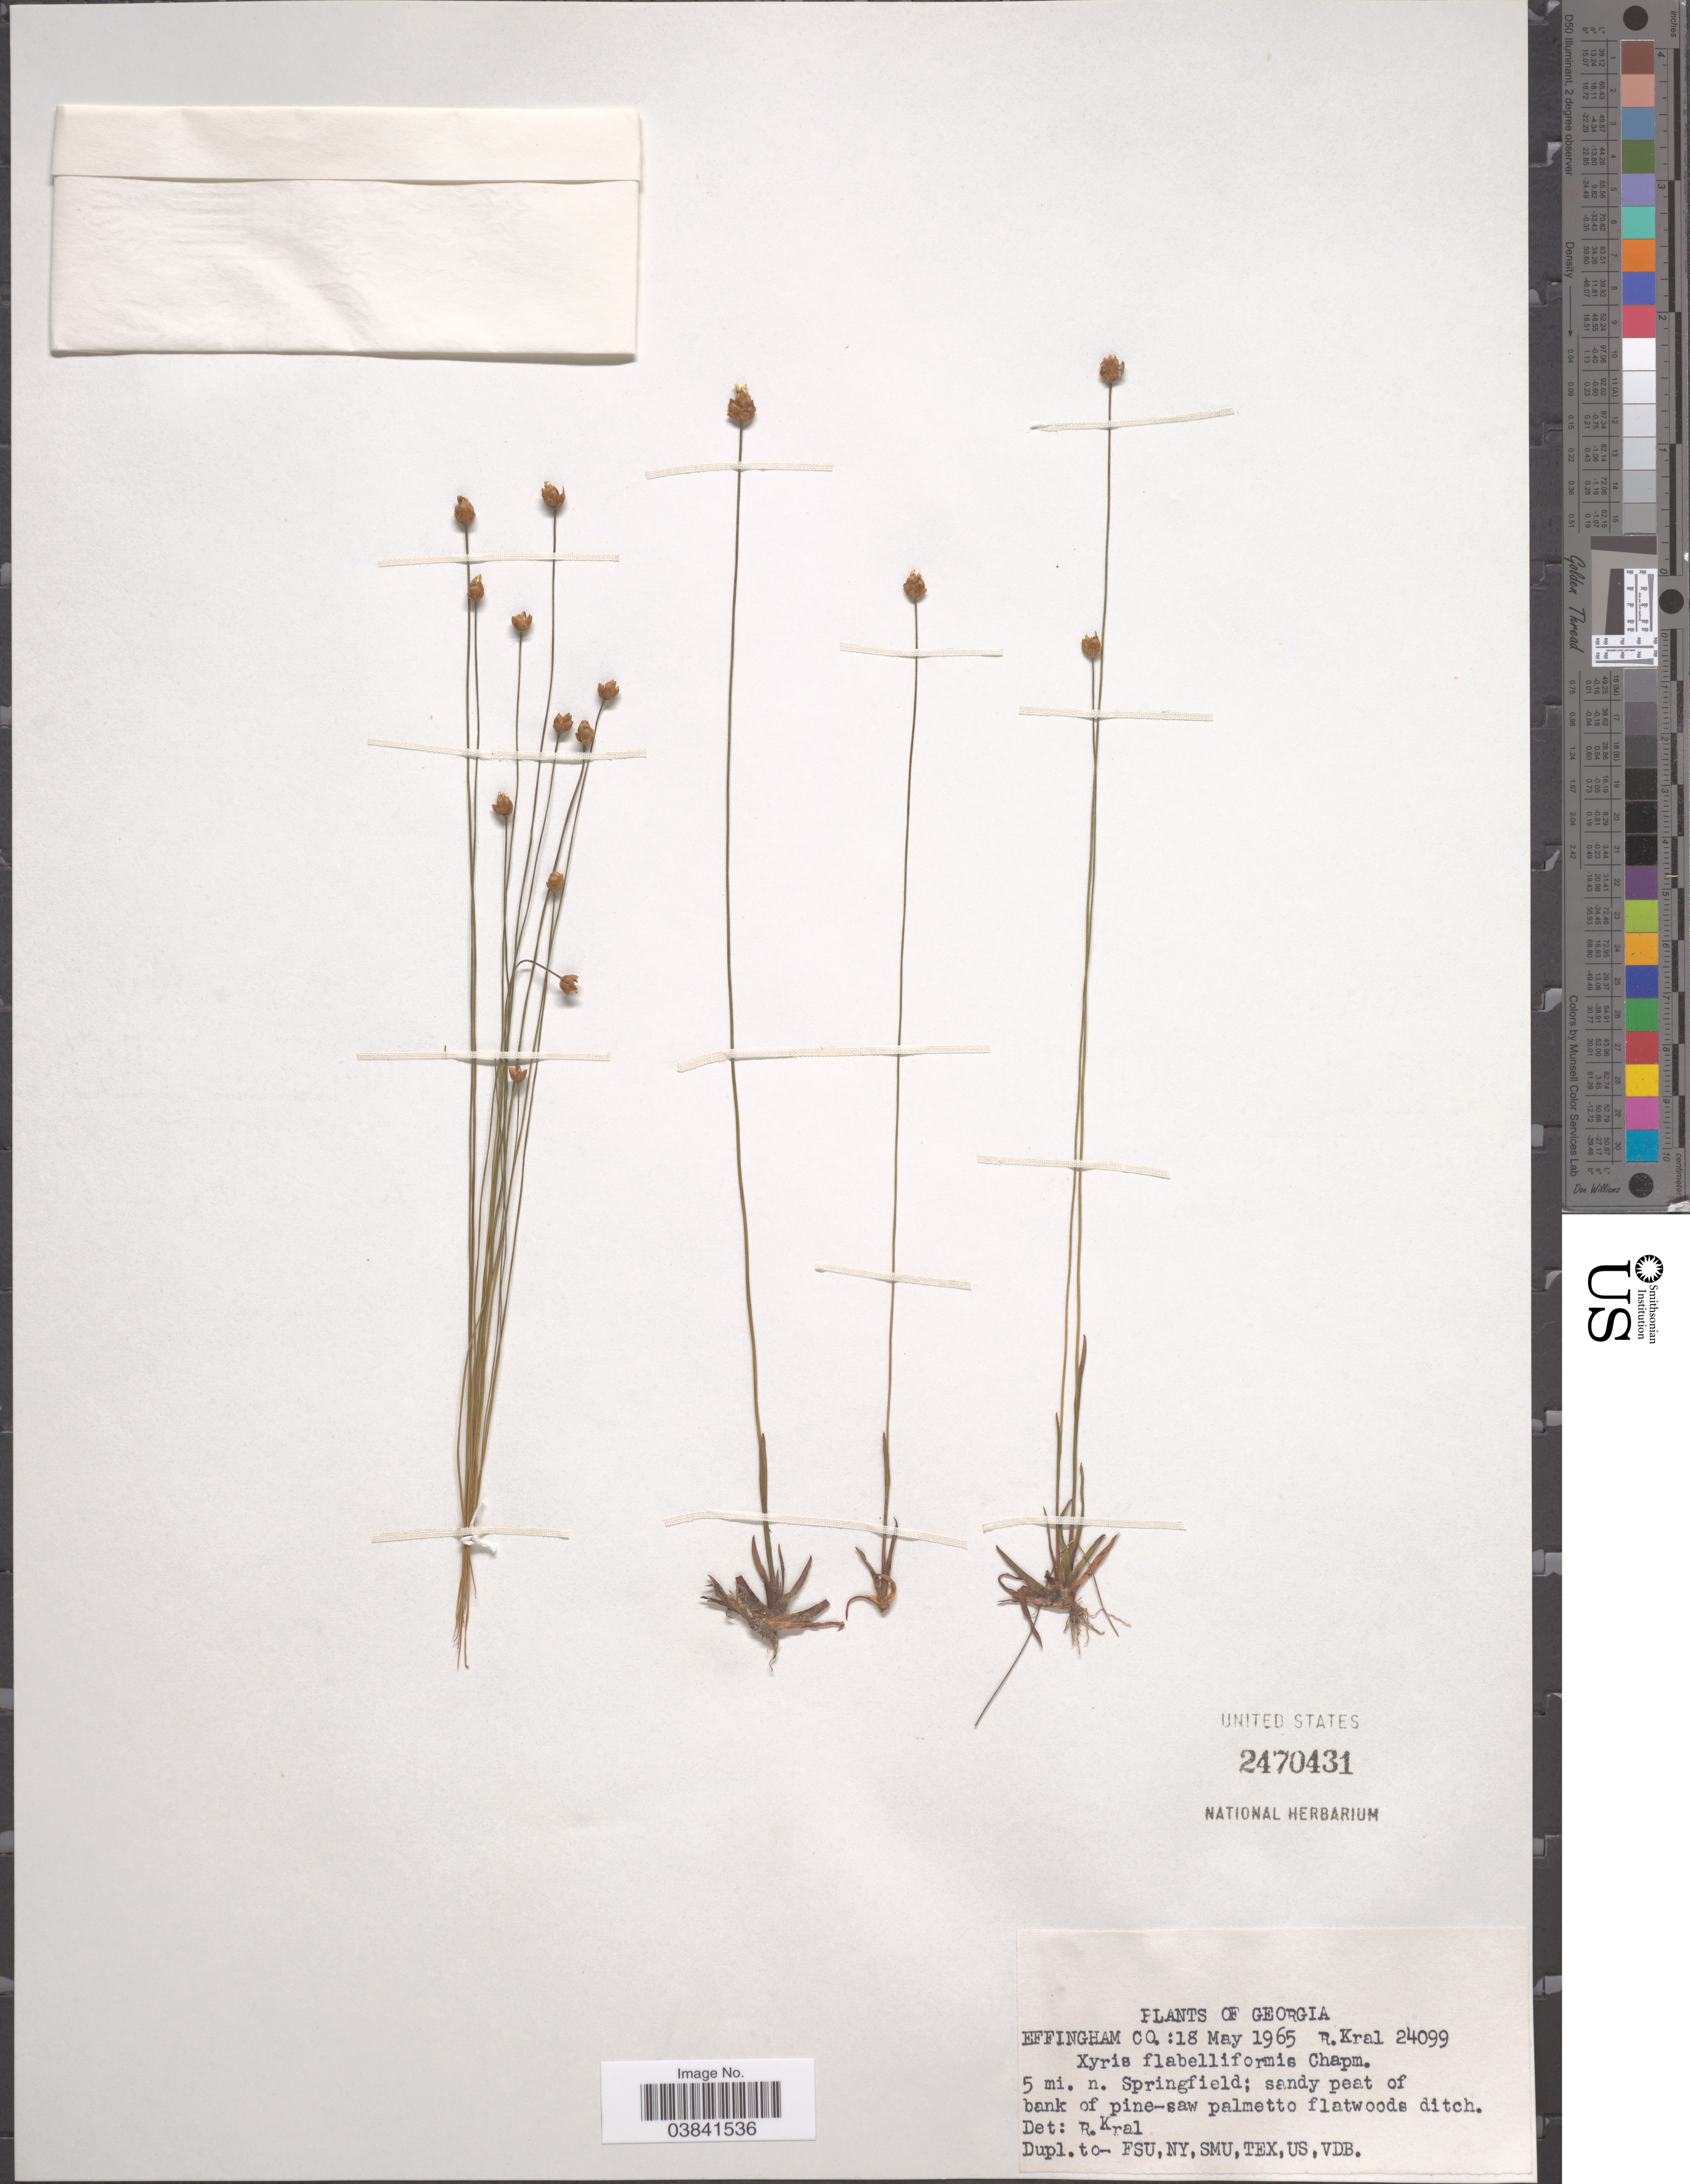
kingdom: Plantae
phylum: Tracheophyta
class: Liliopsida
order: Poales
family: Xyridaceae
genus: Xyris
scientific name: Xyris flabelliformis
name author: Chapm.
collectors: R. Kral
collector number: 24099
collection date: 1965-05-18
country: United States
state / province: Georgia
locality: Effingham Co.: 5 mi. n. Springfield.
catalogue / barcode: US 2470431